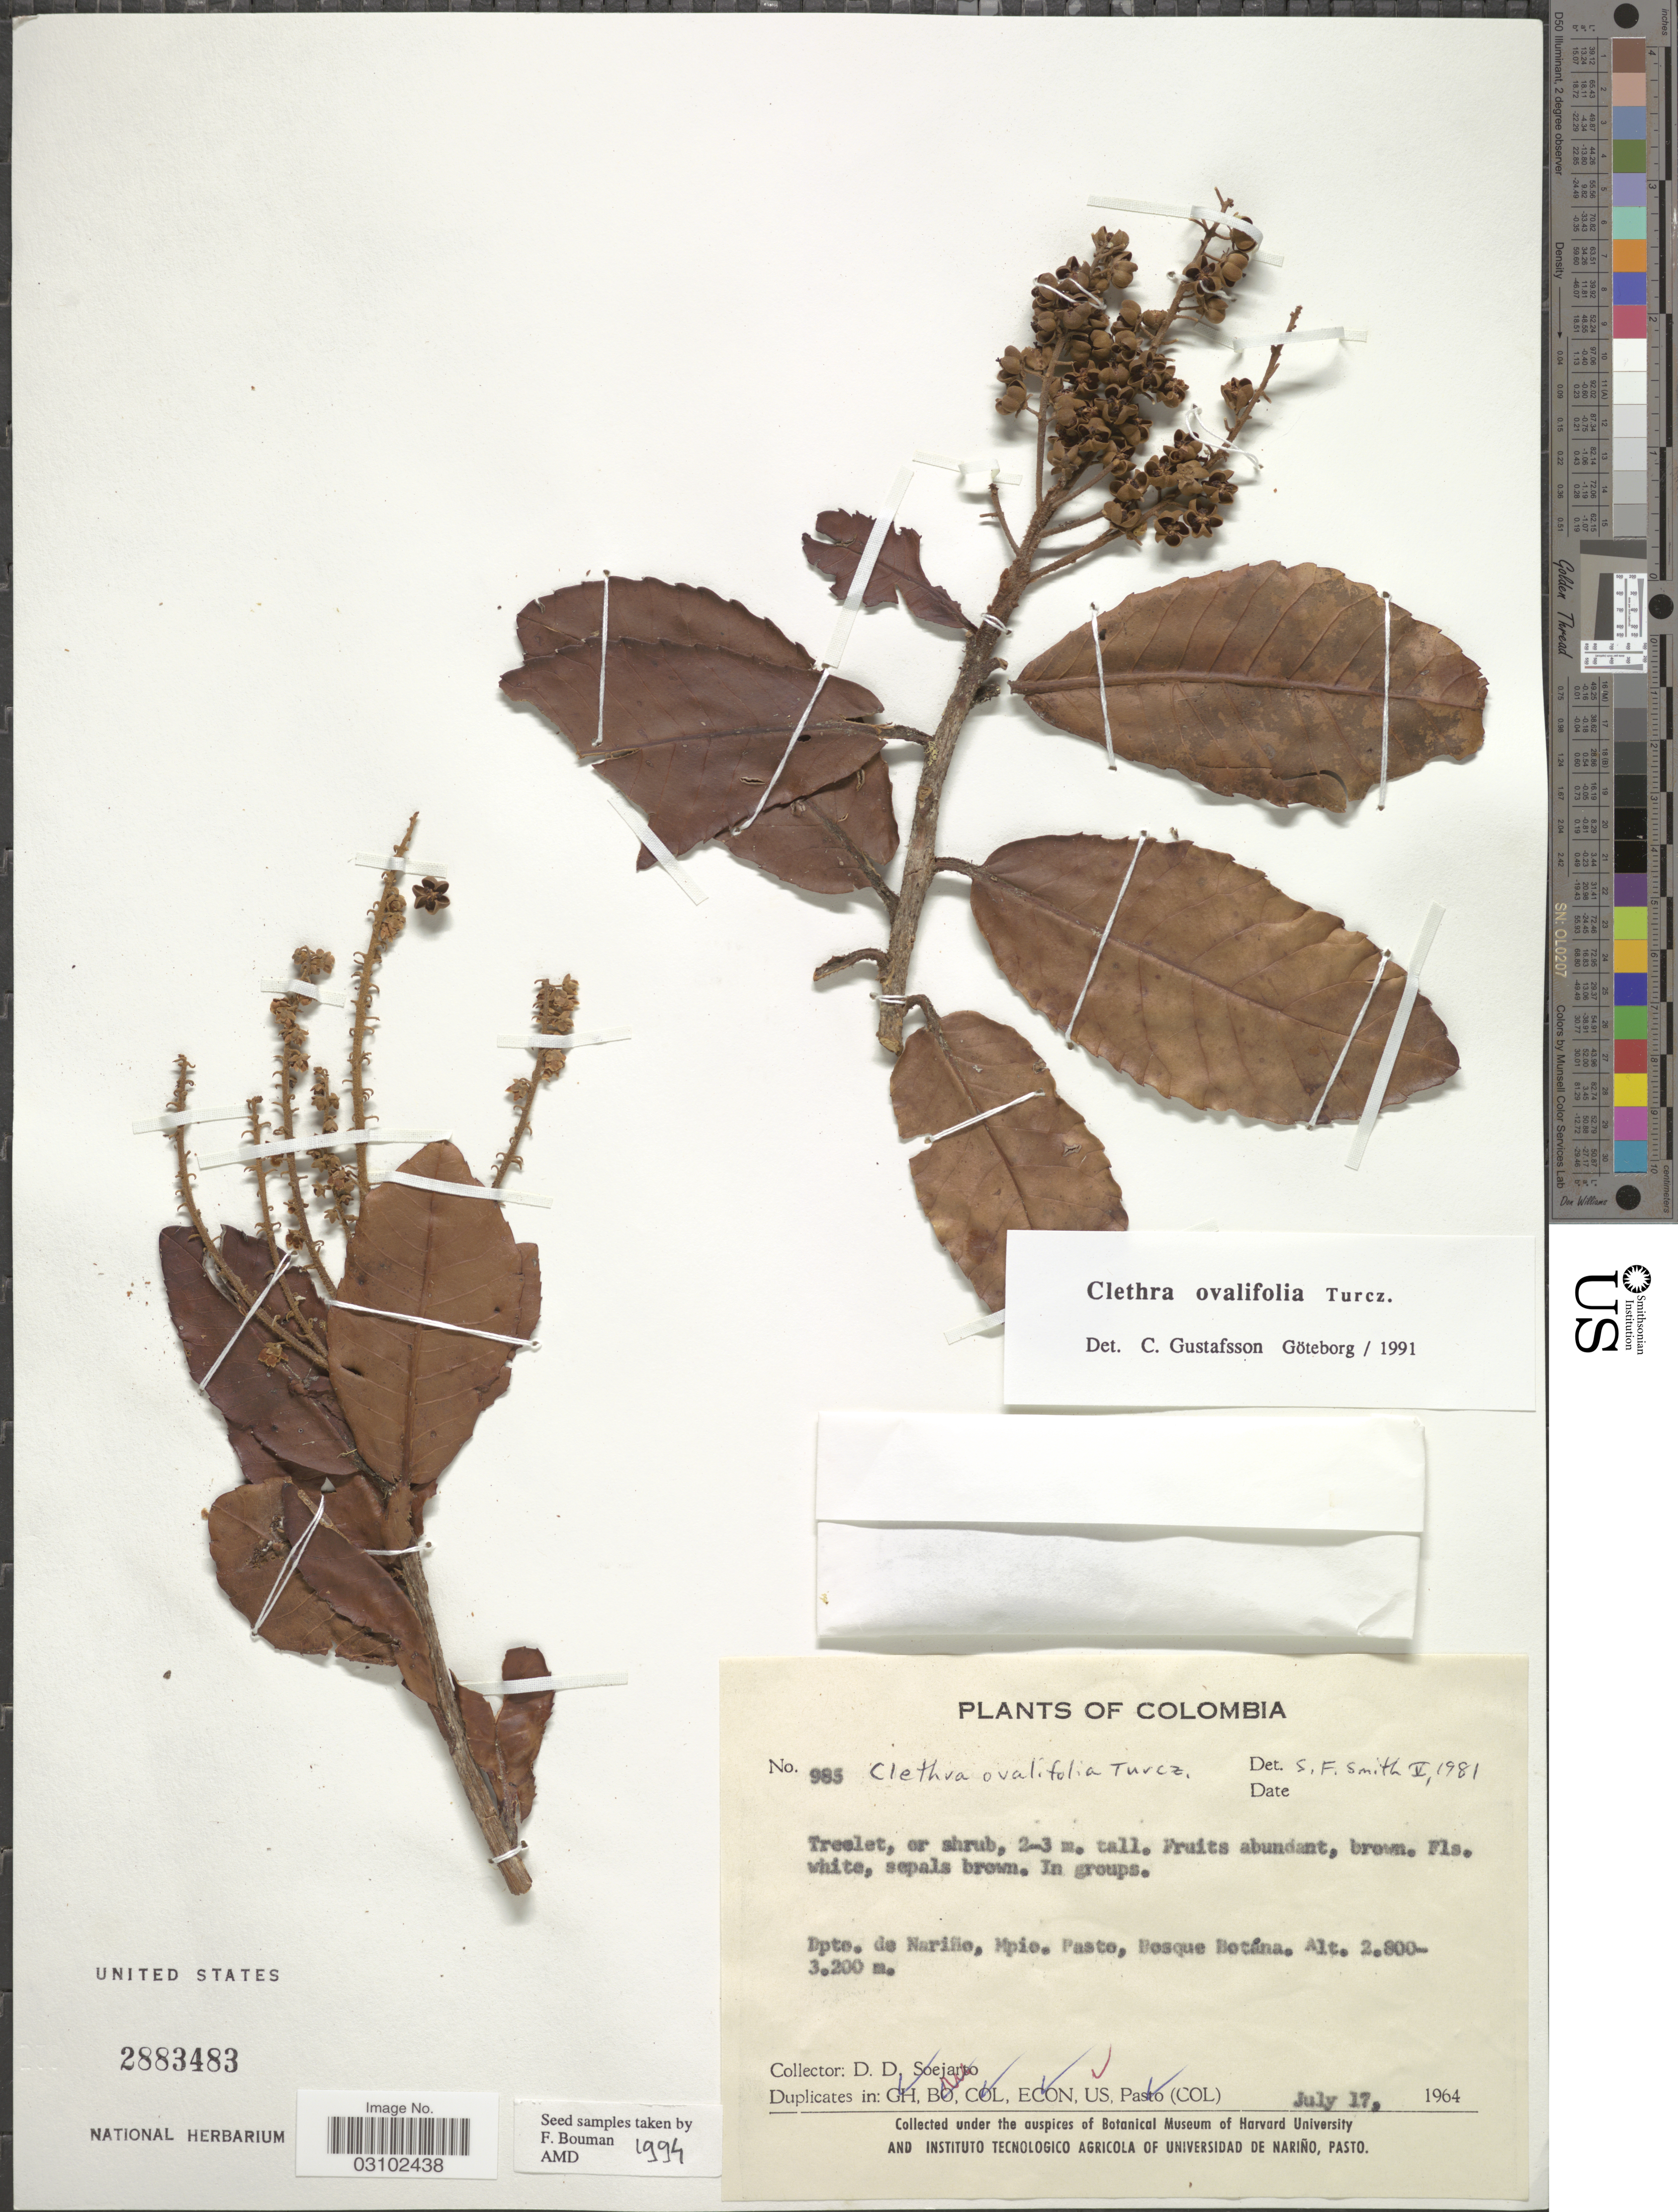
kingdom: Plantae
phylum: Tracheophyta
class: Magnoliopsida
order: Ericales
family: Clethraceae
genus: Clethra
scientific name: Clethra ovalifolia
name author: Turcz.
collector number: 985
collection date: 1964-07-17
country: Colombia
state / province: Nariño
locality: Dpto. Nariño, Mpio. Pasto, Bosque Botána.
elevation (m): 2800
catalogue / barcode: US 2883483